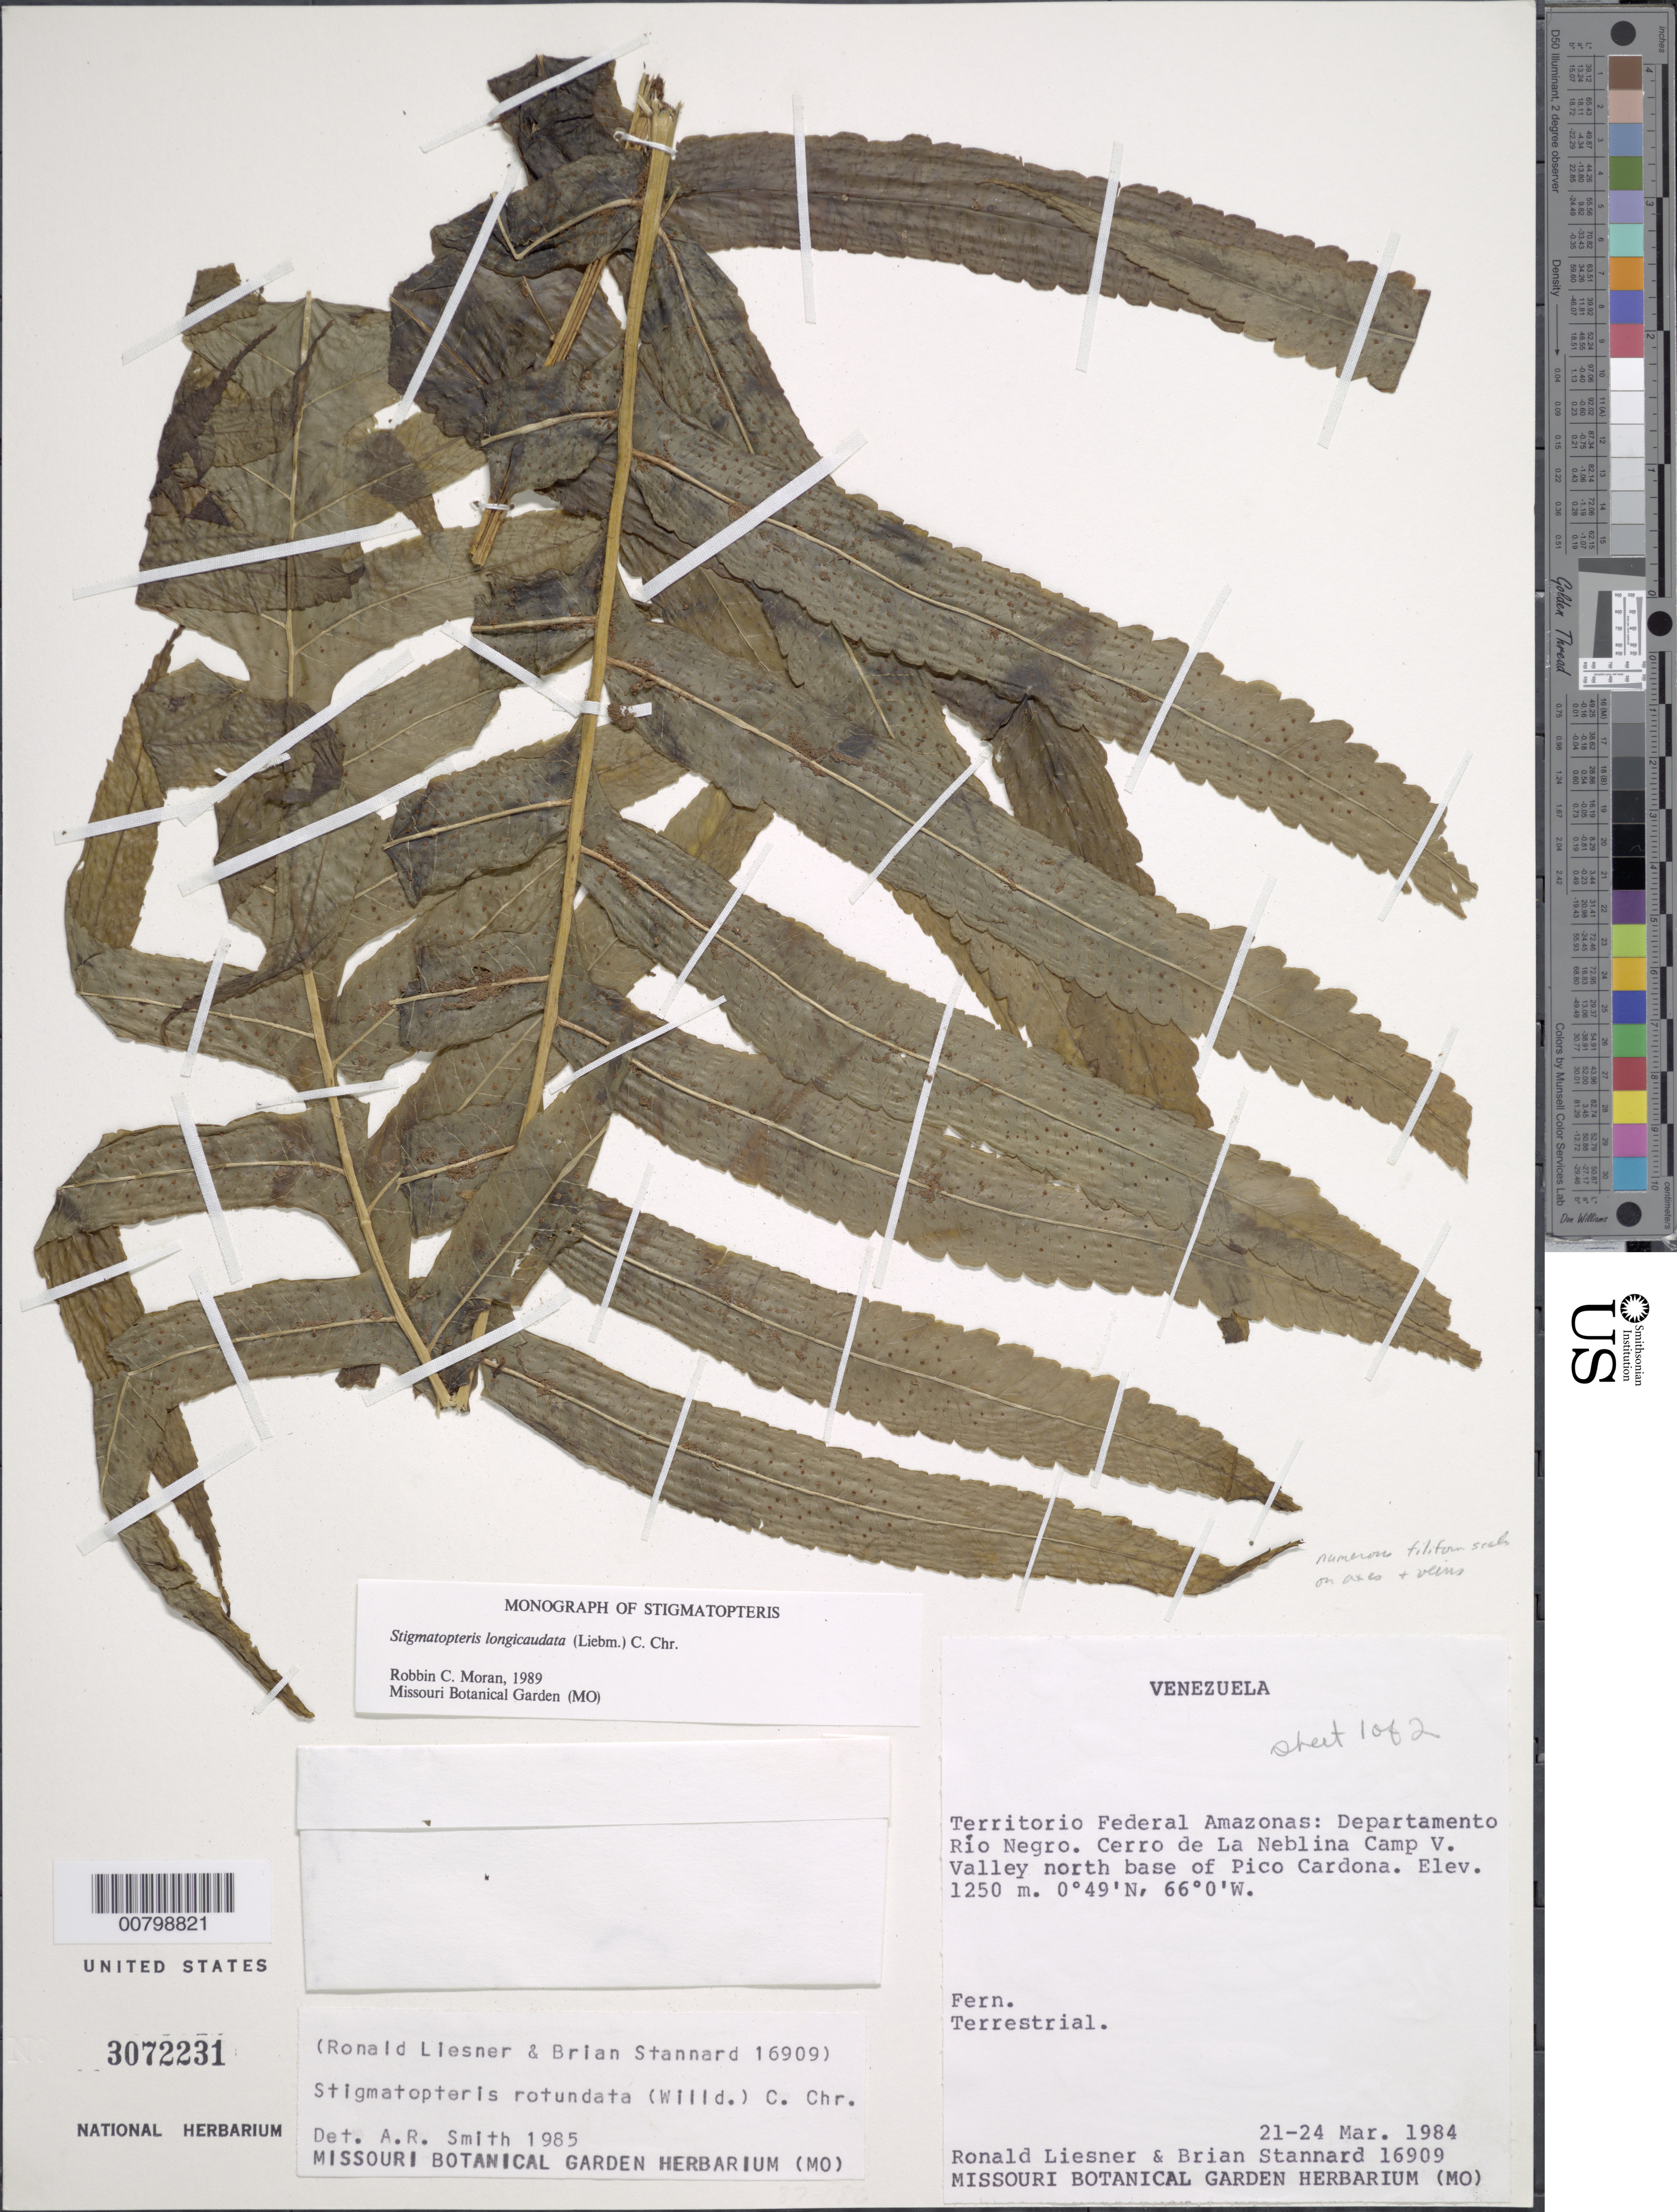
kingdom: Plantae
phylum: Tracheophyta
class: Polypodiopsida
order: Polypodiales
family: Dryopteridaceae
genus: Stigmatopteris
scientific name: Stigmatopteris longicaudata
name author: (Leibm.) C. Chr.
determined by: Moran, R. C.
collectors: R. L. Liesner & B. L. Stannard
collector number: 16909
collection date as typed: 21-Mar-84 to 24-Mar-84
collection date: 1984-03-21/1984-03-24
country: Venezuela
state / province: Amazonas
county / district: Río Negro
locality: Cerro de La Neblina Base Camp V, north base of Pico Cardona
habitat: Valley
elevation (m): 1250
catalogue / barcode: US 3072231